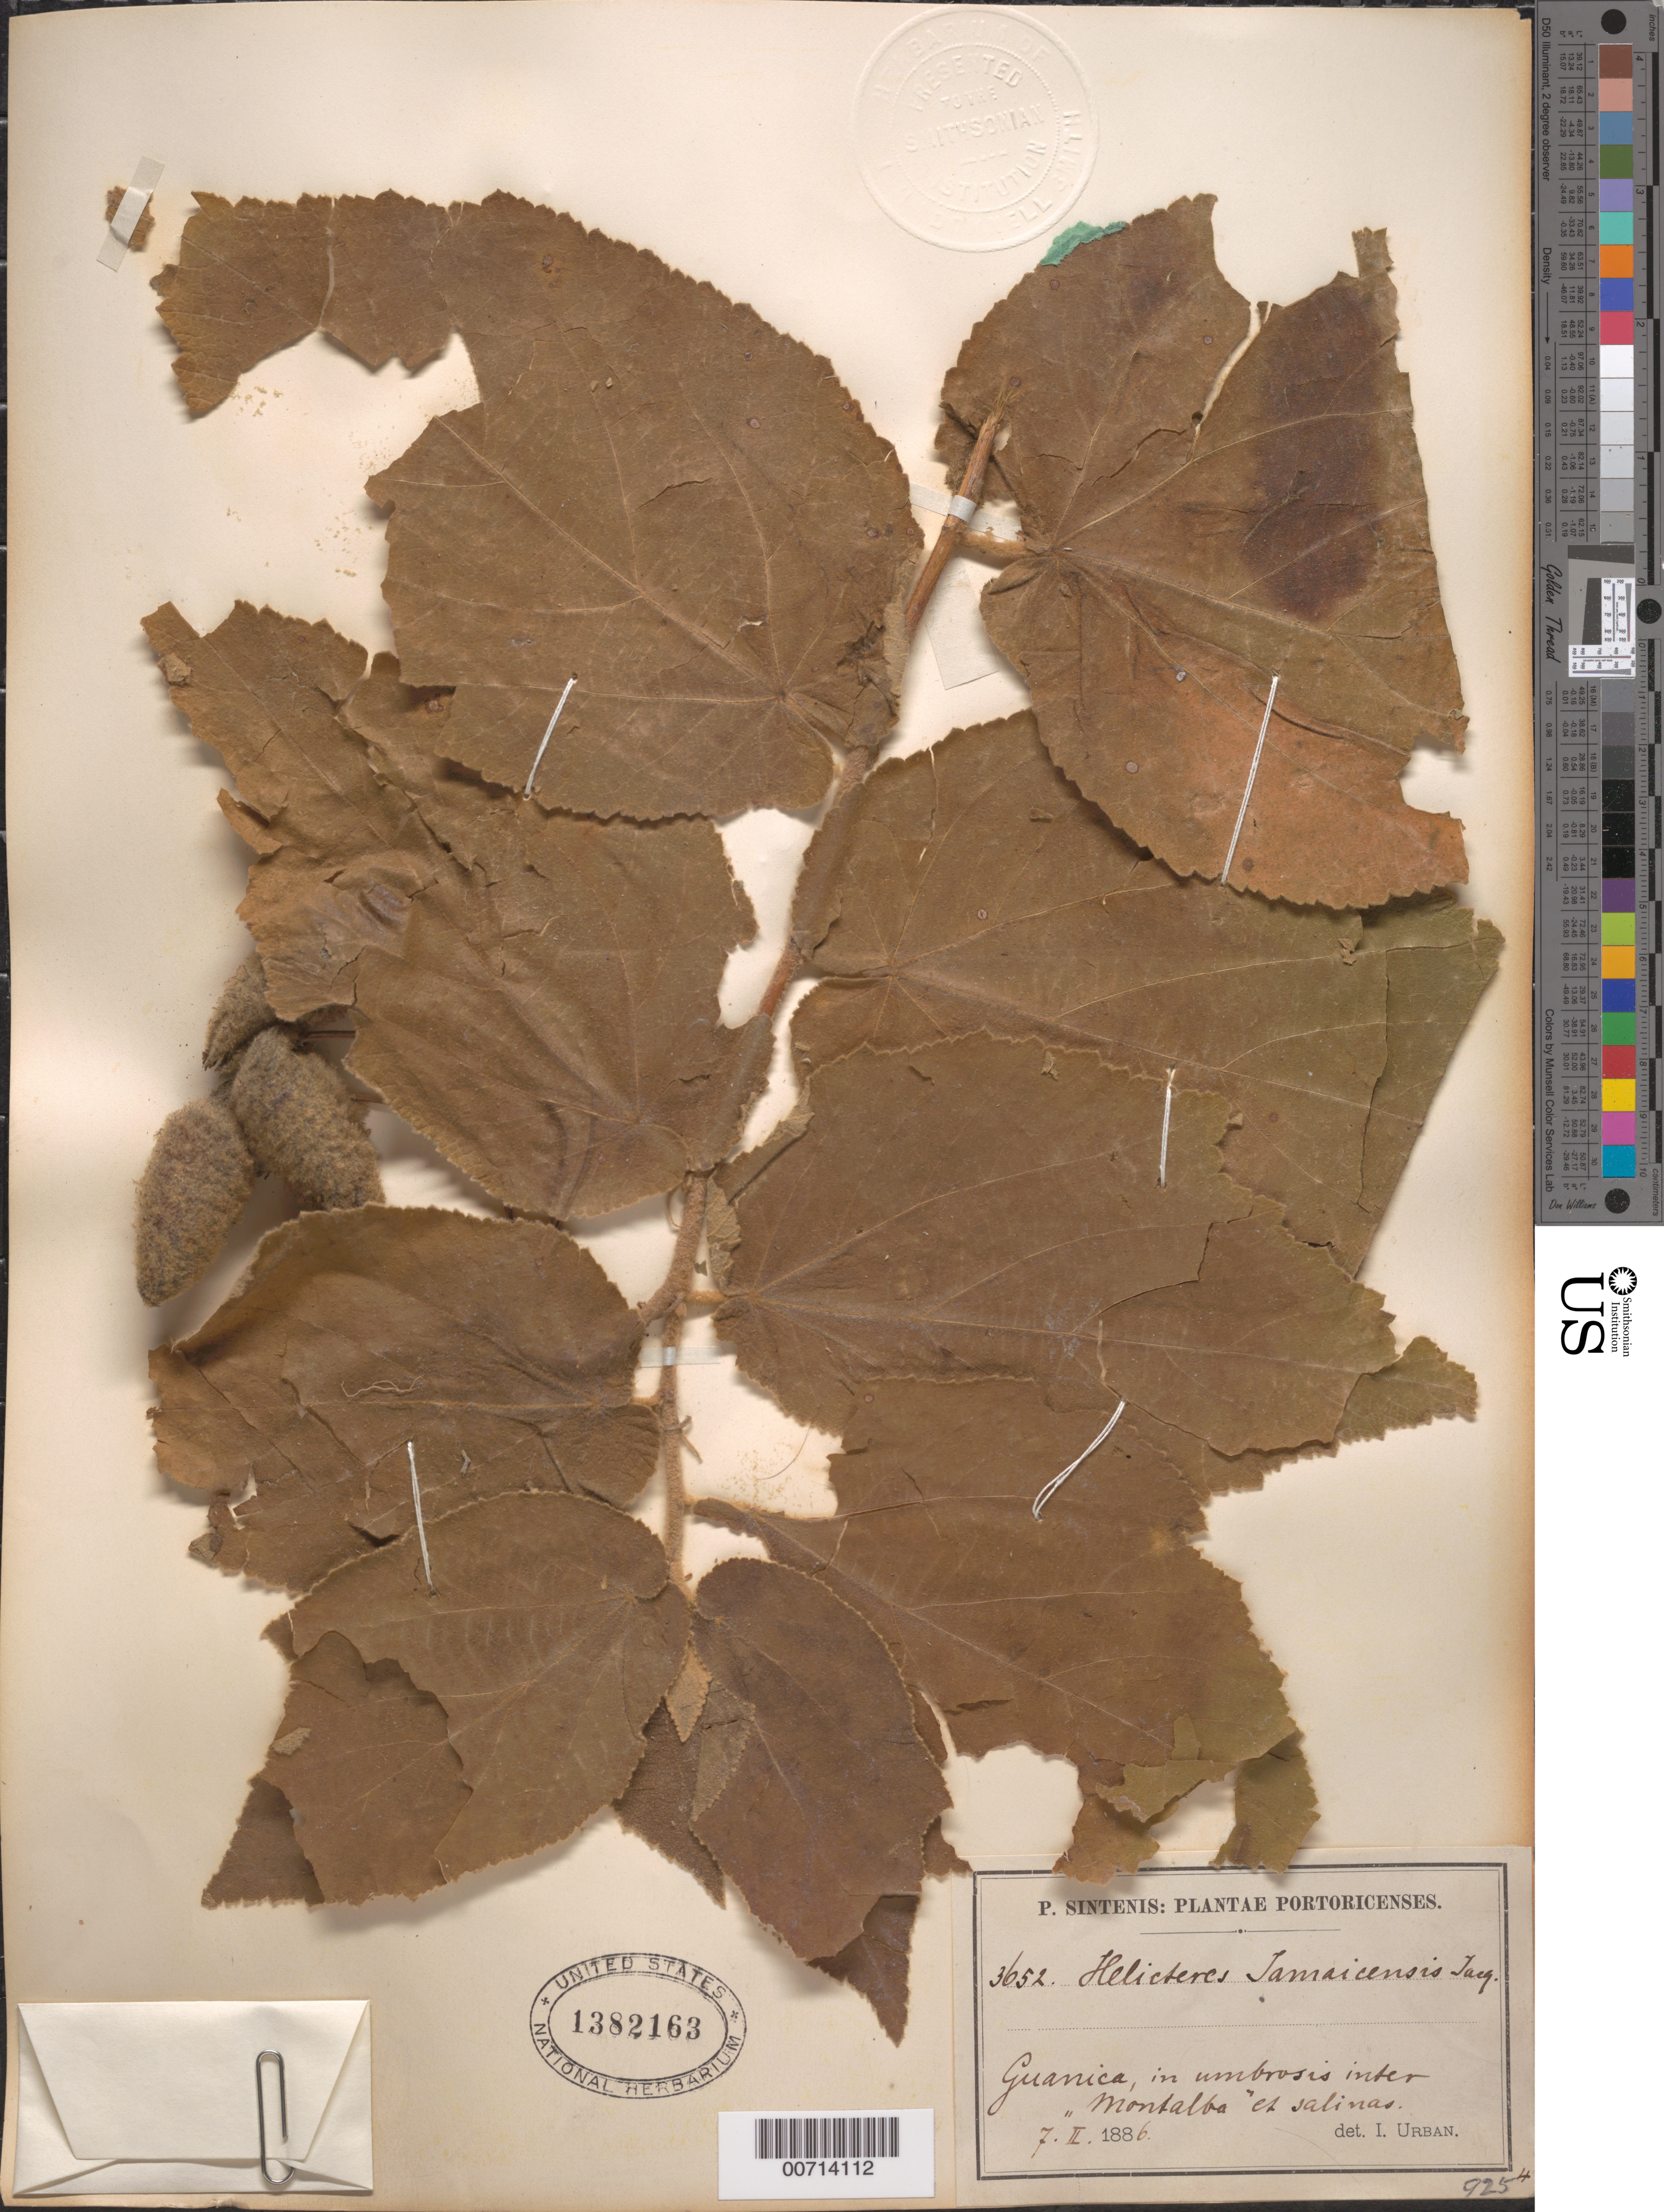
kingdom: Plantae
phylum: Tracheophyta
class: Magnoliopsida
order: Malvales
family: Malvaceae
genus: Helicteres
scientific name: Helicteres jamaicensis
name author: Jacq.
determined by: Urban, Ignatz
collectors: P. Sintenis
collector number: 3652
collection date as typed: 07 Feb 1886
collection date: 1886-02-07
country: Puerto Rico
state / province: Guánica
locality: Guanica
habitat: In umbrosis inter Montalba "et Salinas"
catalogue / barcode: US 1382163